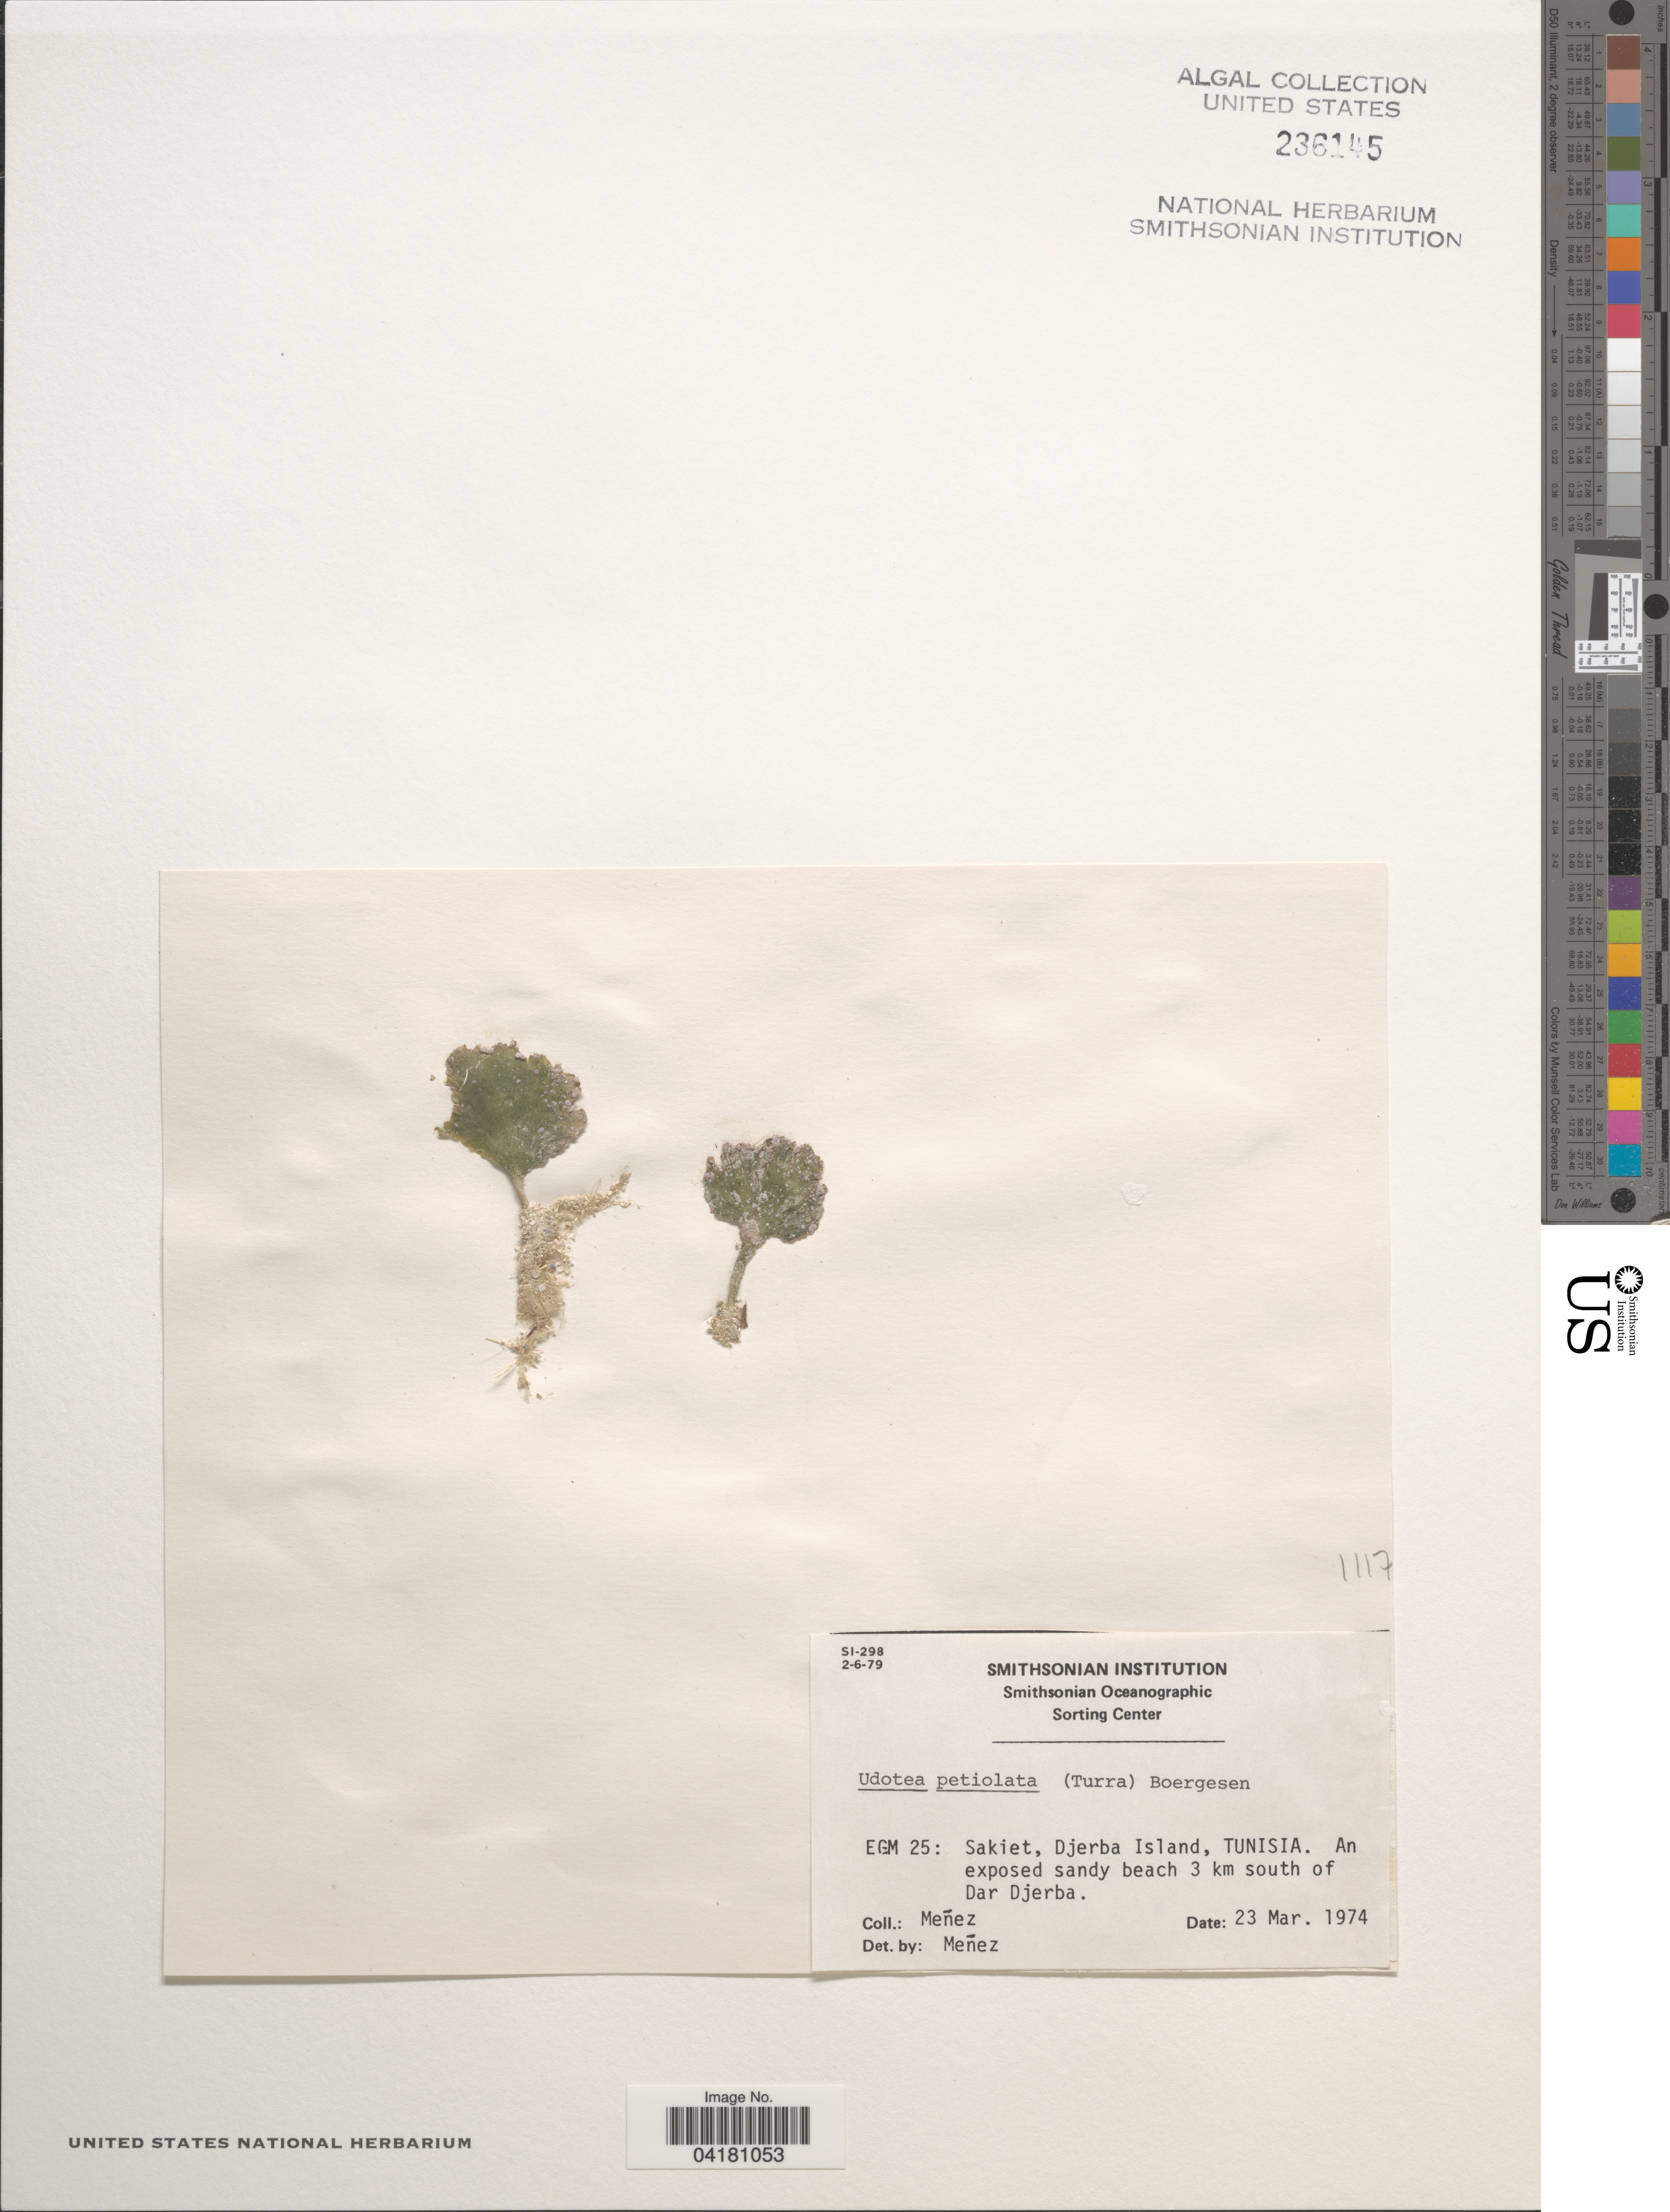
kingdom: Plantae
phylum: Chlorophyta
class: Ulvophyceae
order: Bryopsidales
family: Codiaceae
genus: Flabellia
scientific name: Flabellia petiolata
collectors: Menez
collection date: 1974-03-23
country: Tunisia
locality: EGM 25: Sakiet, Djerba Island. An exposed sandy beach 3 km south of Dar Djerba.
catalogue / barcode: US 236145